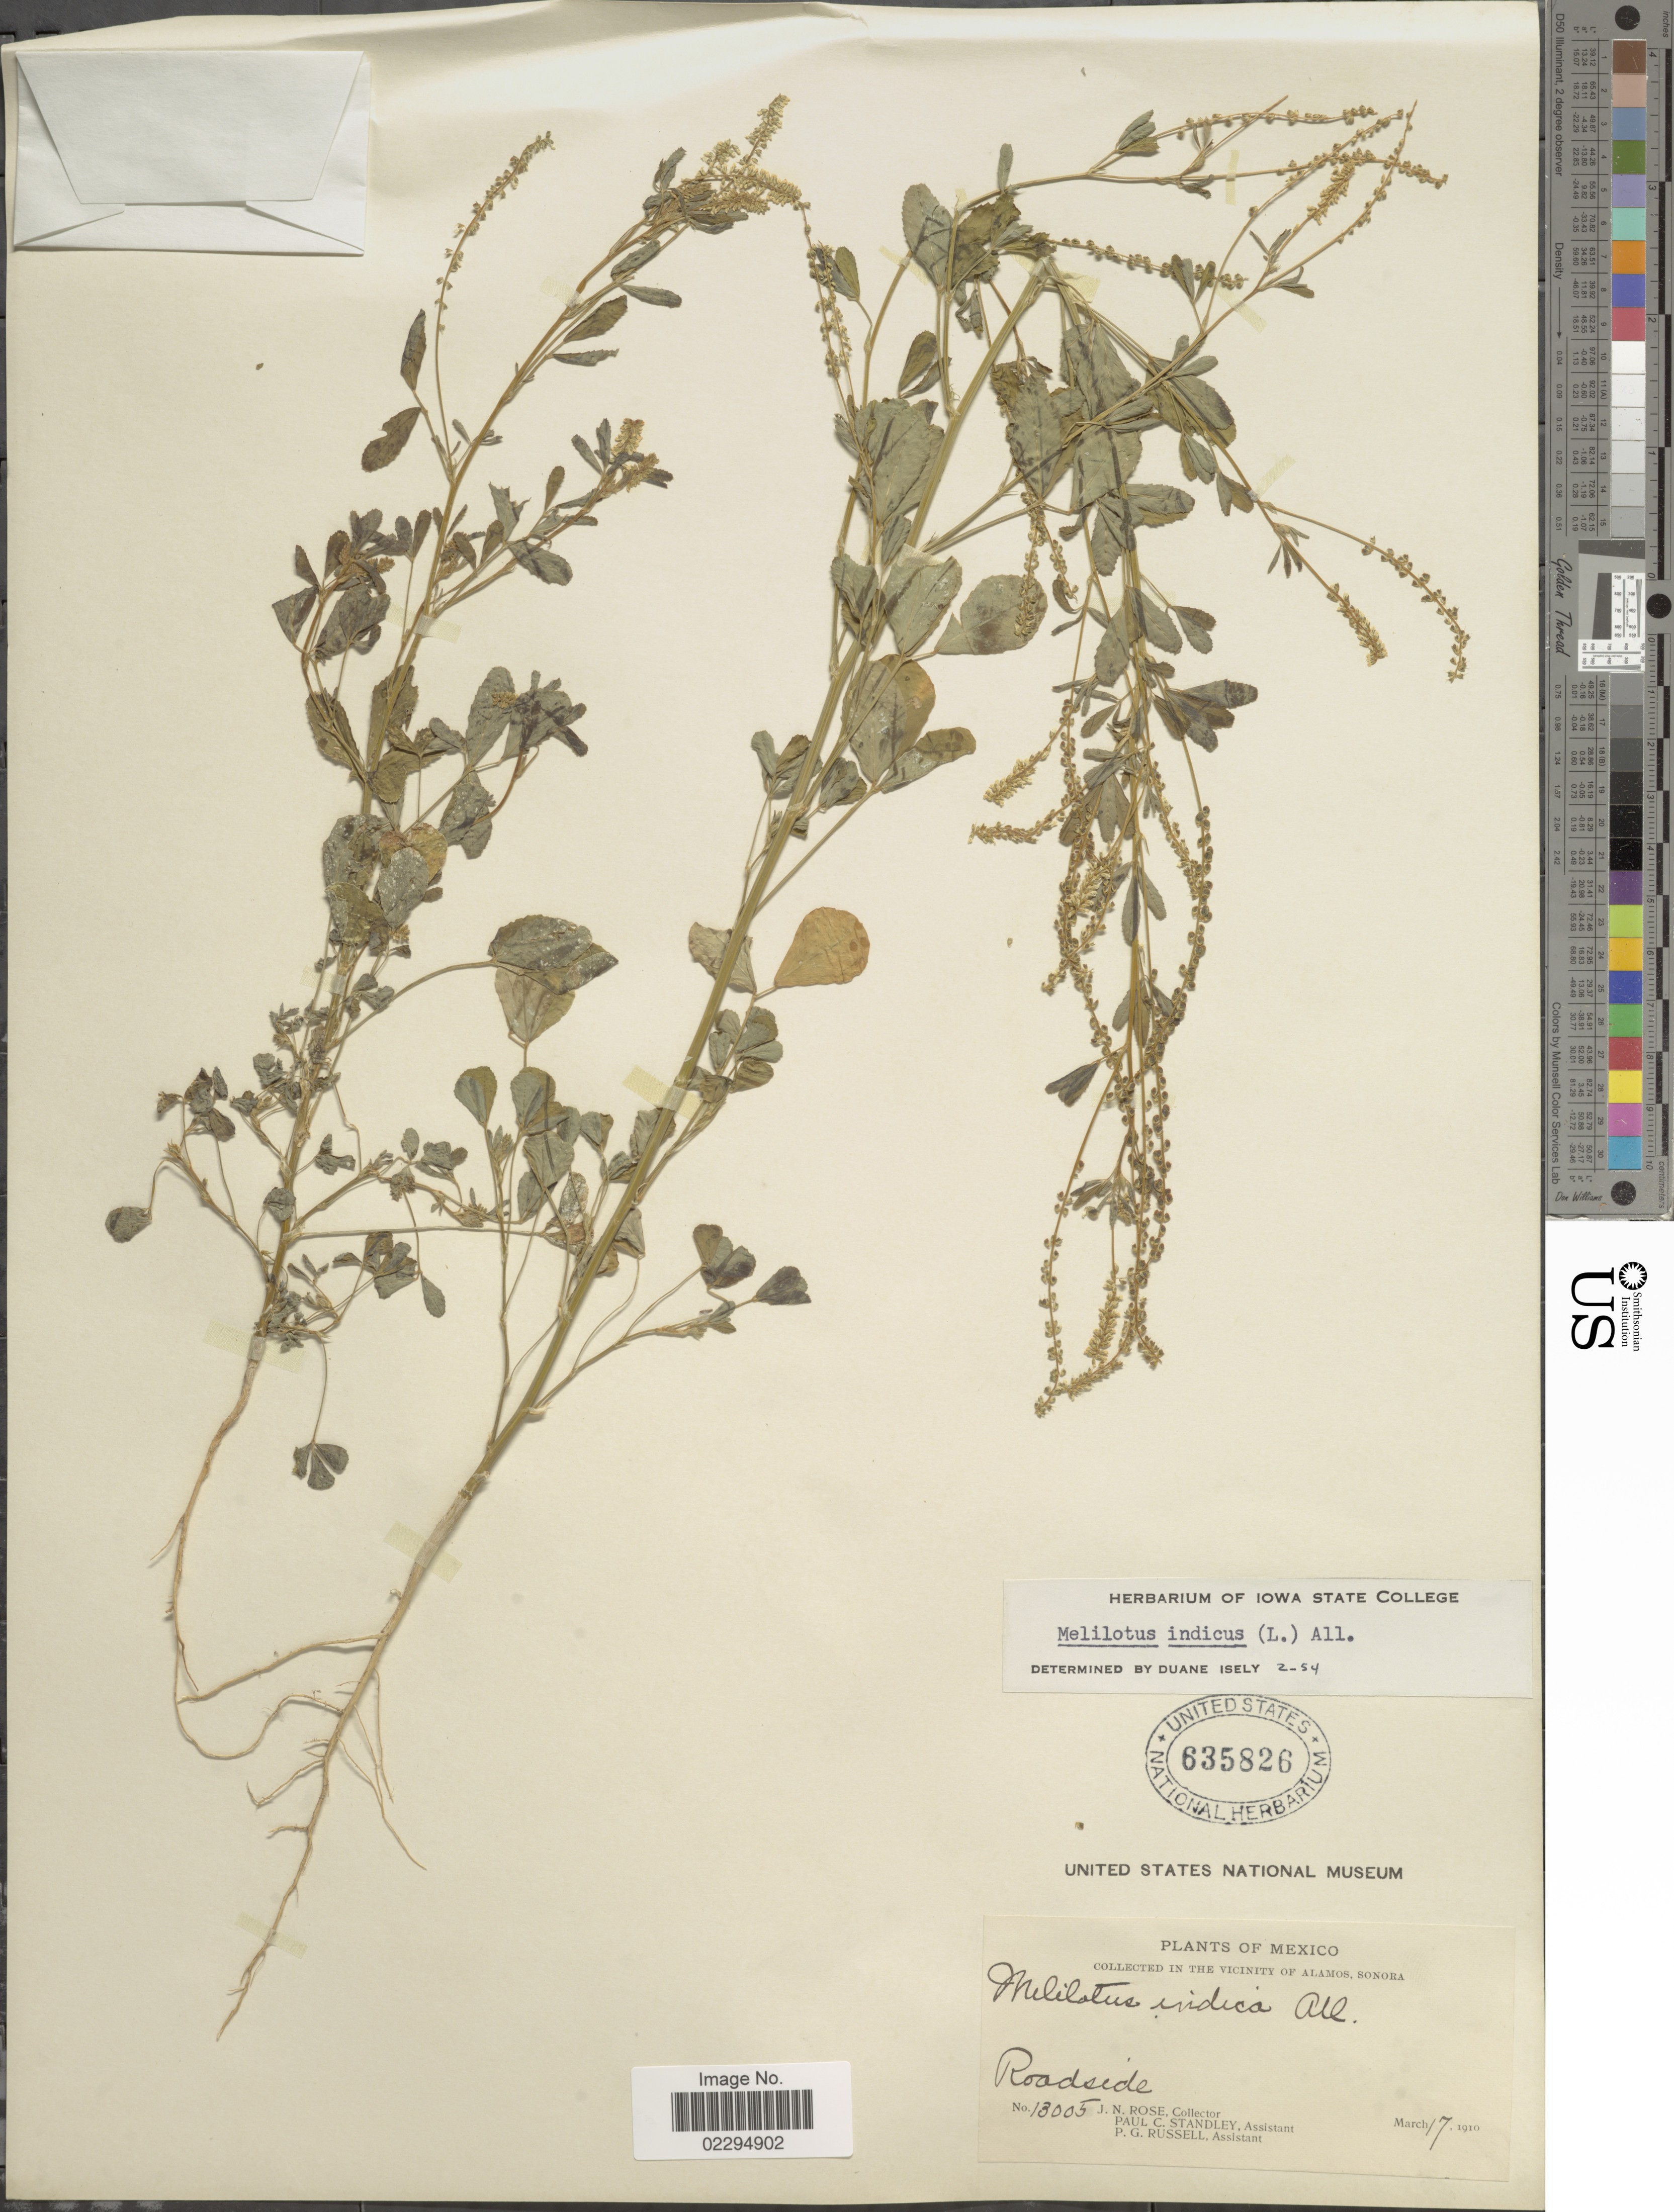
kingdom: Plantae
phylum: Tracheophyta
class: Magnoliopsida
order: Fabales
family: Fabaceae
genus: Melilotus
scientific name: Melilotus indicus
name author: (L.) All.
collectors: J. N. Rose, P. C. Standley & P. G. Russell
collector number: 13005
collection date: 1910-03-17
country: Mexico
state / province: Sonora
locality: In the vicinity of Alamos, Roadside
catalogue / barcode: US 635826